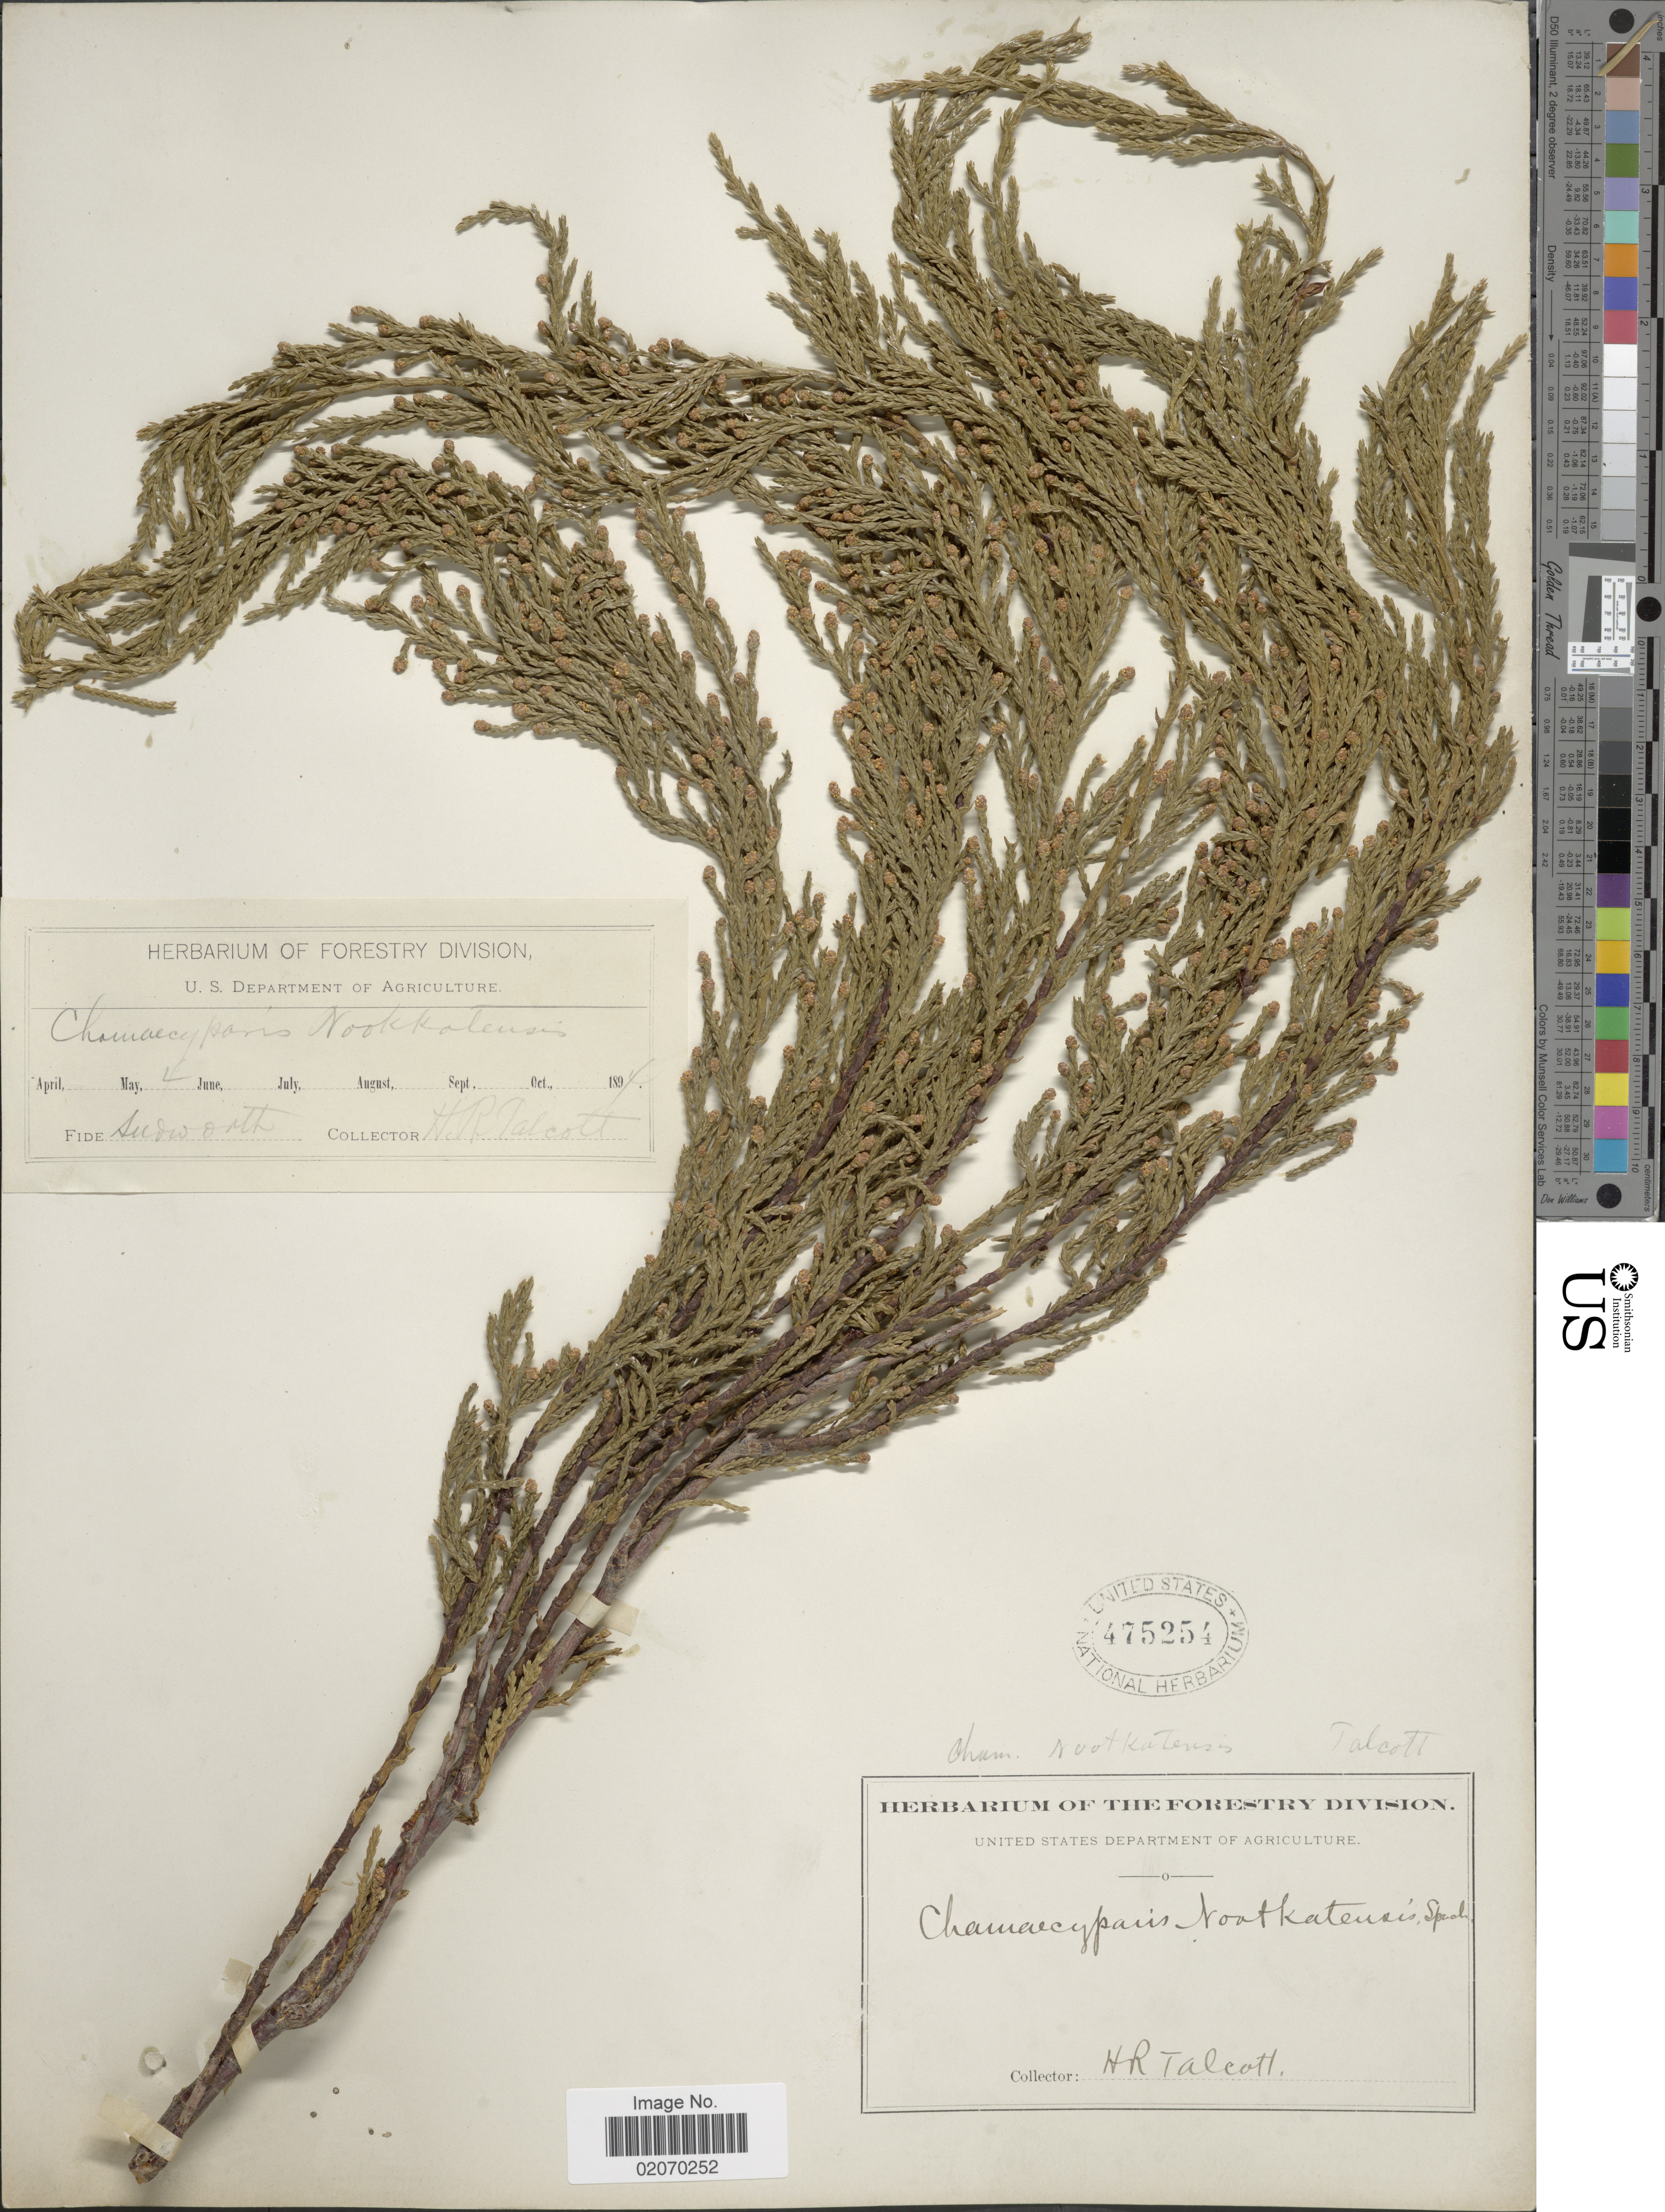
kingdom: Plantae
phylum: Tracheophyta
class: Pinopsida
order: Pinales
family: Cupressaceae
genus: Chamaecyparis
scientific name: Chamaecyparis nootkatensis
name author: (D. Don) Spach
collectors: H. Talcott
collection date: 1894-06-04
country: United States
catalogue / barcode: US 475254